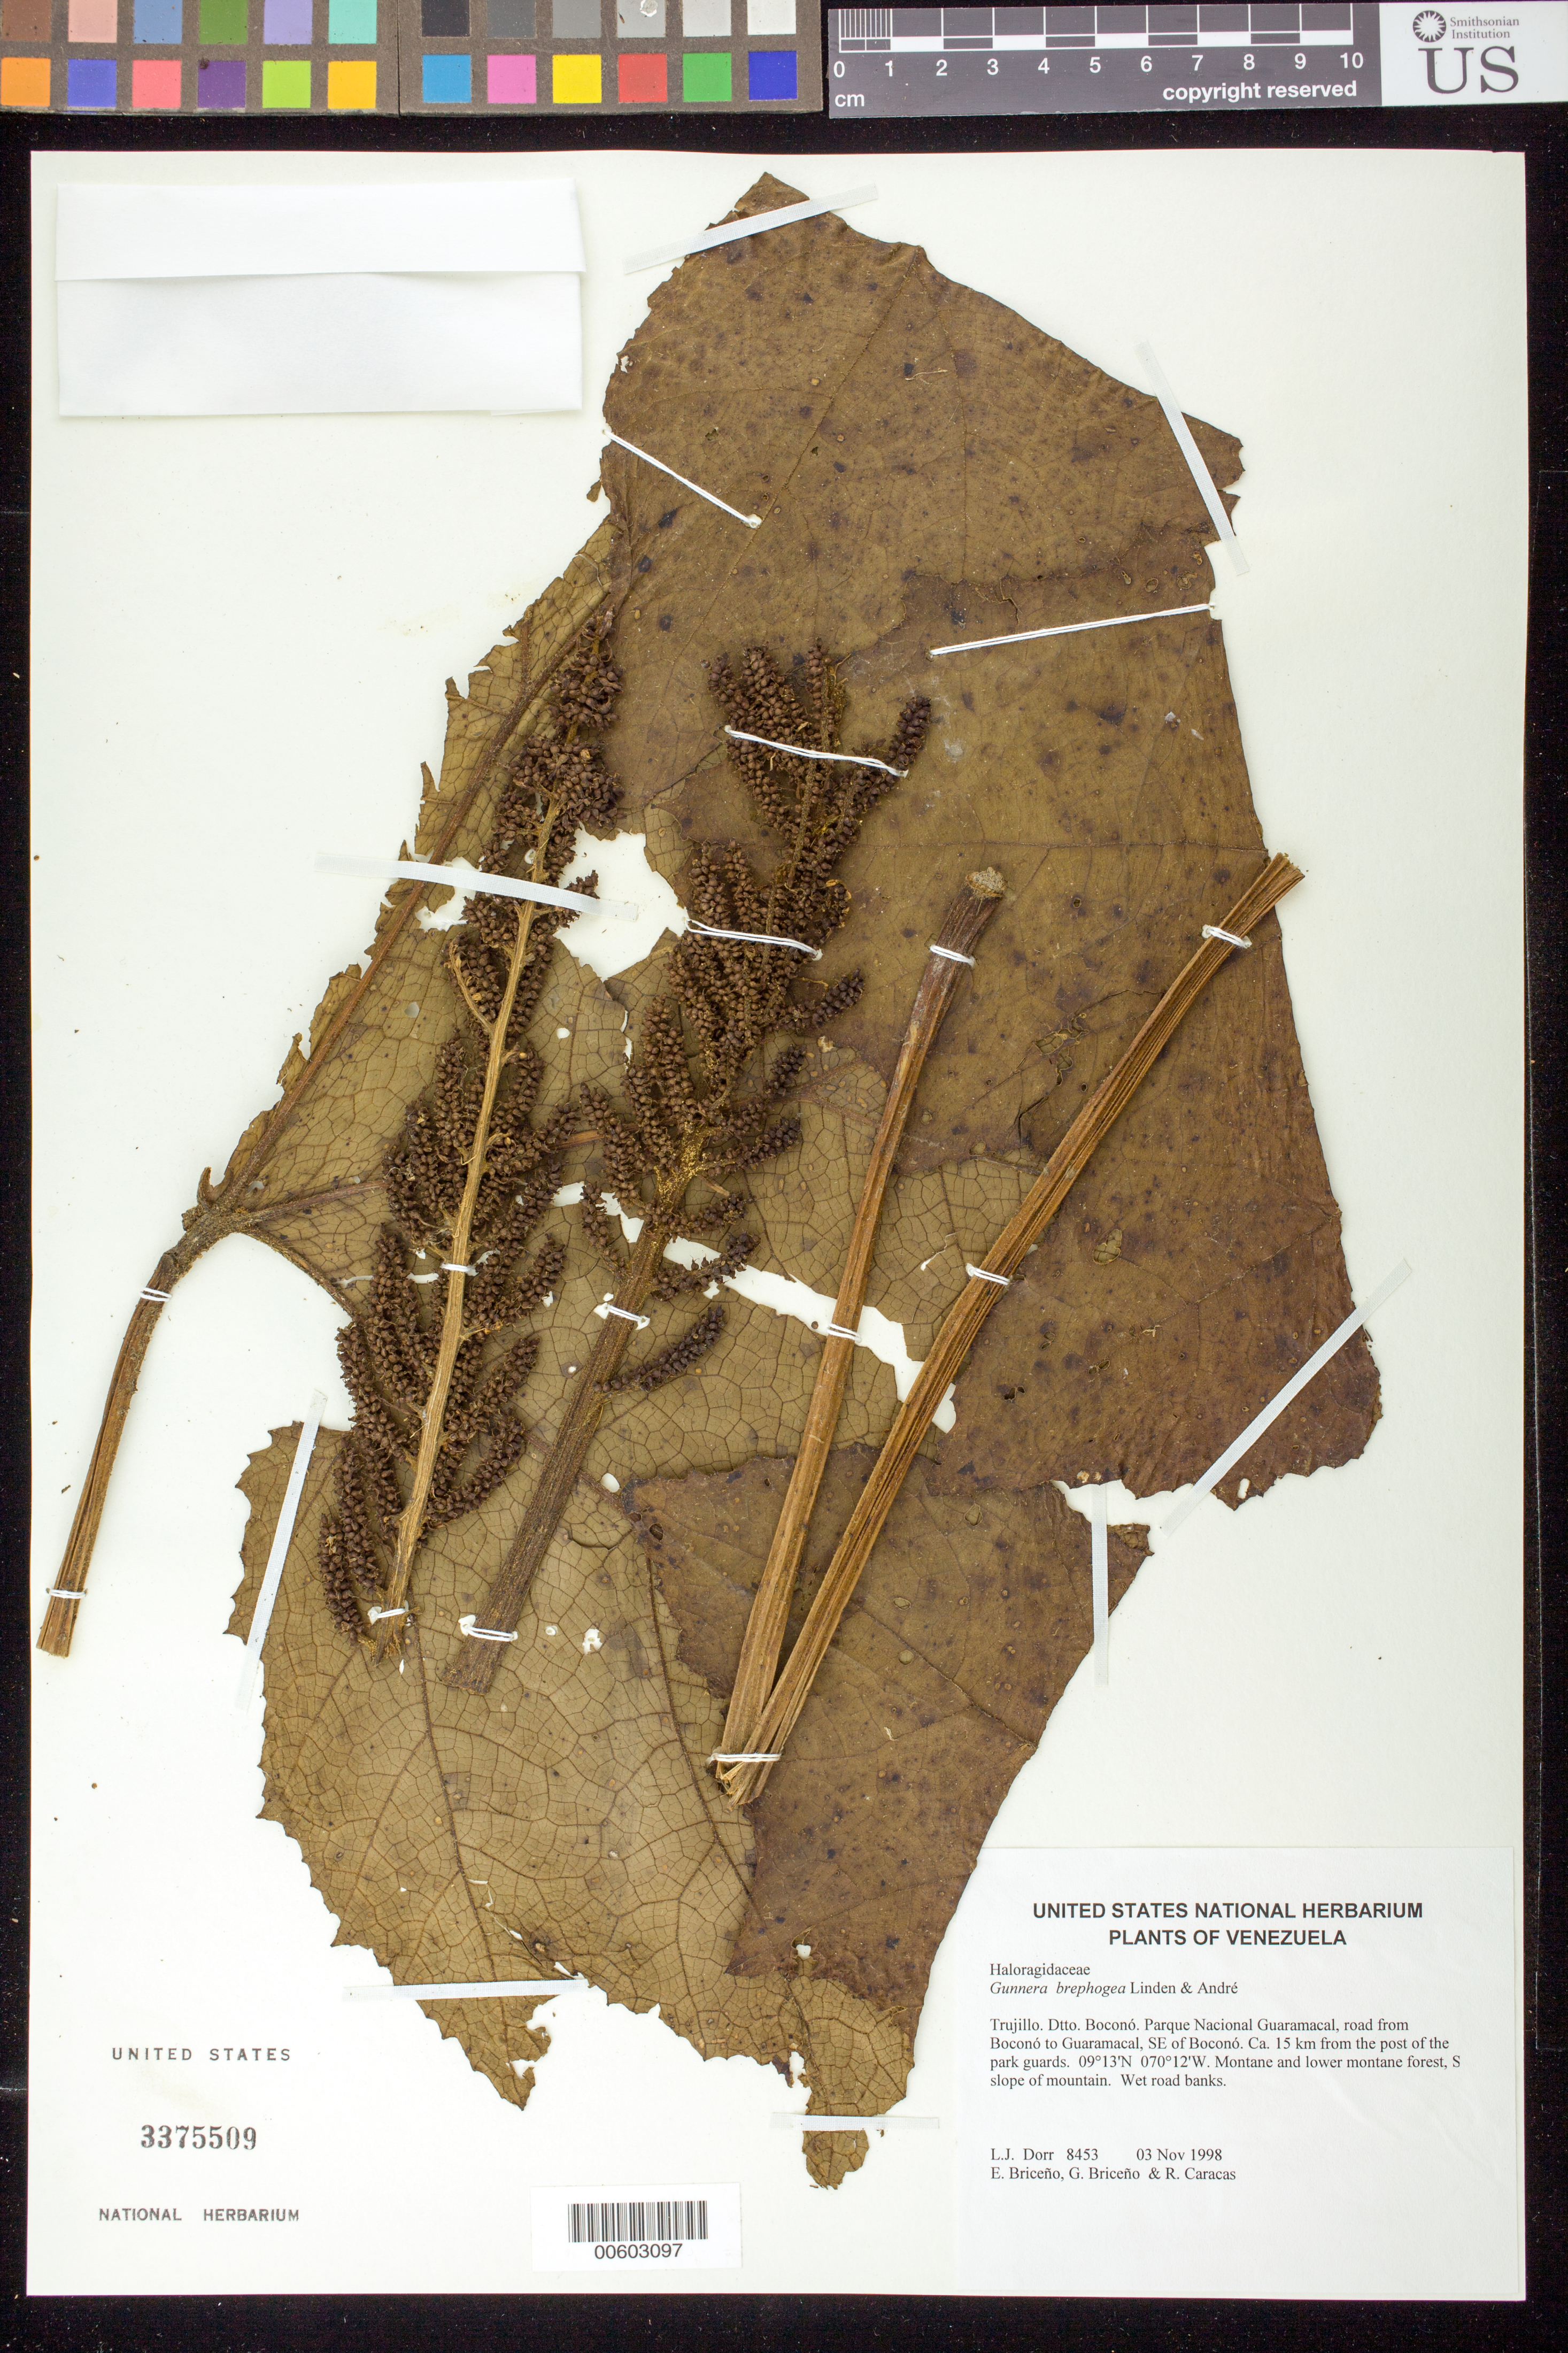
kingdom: Plantae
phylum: Tracheophyta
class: Magnoliopsida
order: Gunnerales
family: Gunneraceae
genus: Gunnera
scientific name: Gunnera venezolana subsp. venezolana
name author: L.E. Mora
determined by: Dorr, L. J., (BOT), Smithsonian Institution - National Museum of Natural History (UNITED STATES)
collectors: L. J. Dorr, E. Briceño, G. Briceño & R. Caracas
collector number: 8453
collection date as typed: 03 Nov 1998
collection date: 1998-11-03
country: Venezuela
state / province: Trujillo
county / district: Boconó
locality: Parque Nacional Guaramacal, road from Boconó to Guaramacal, SE of Boconó, ca. 15 km from the post of the park guards.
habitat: Montane and lower montane forest, S slope of mountain. Wet road banks.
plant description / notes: PORT, US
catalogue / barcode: US 3375509